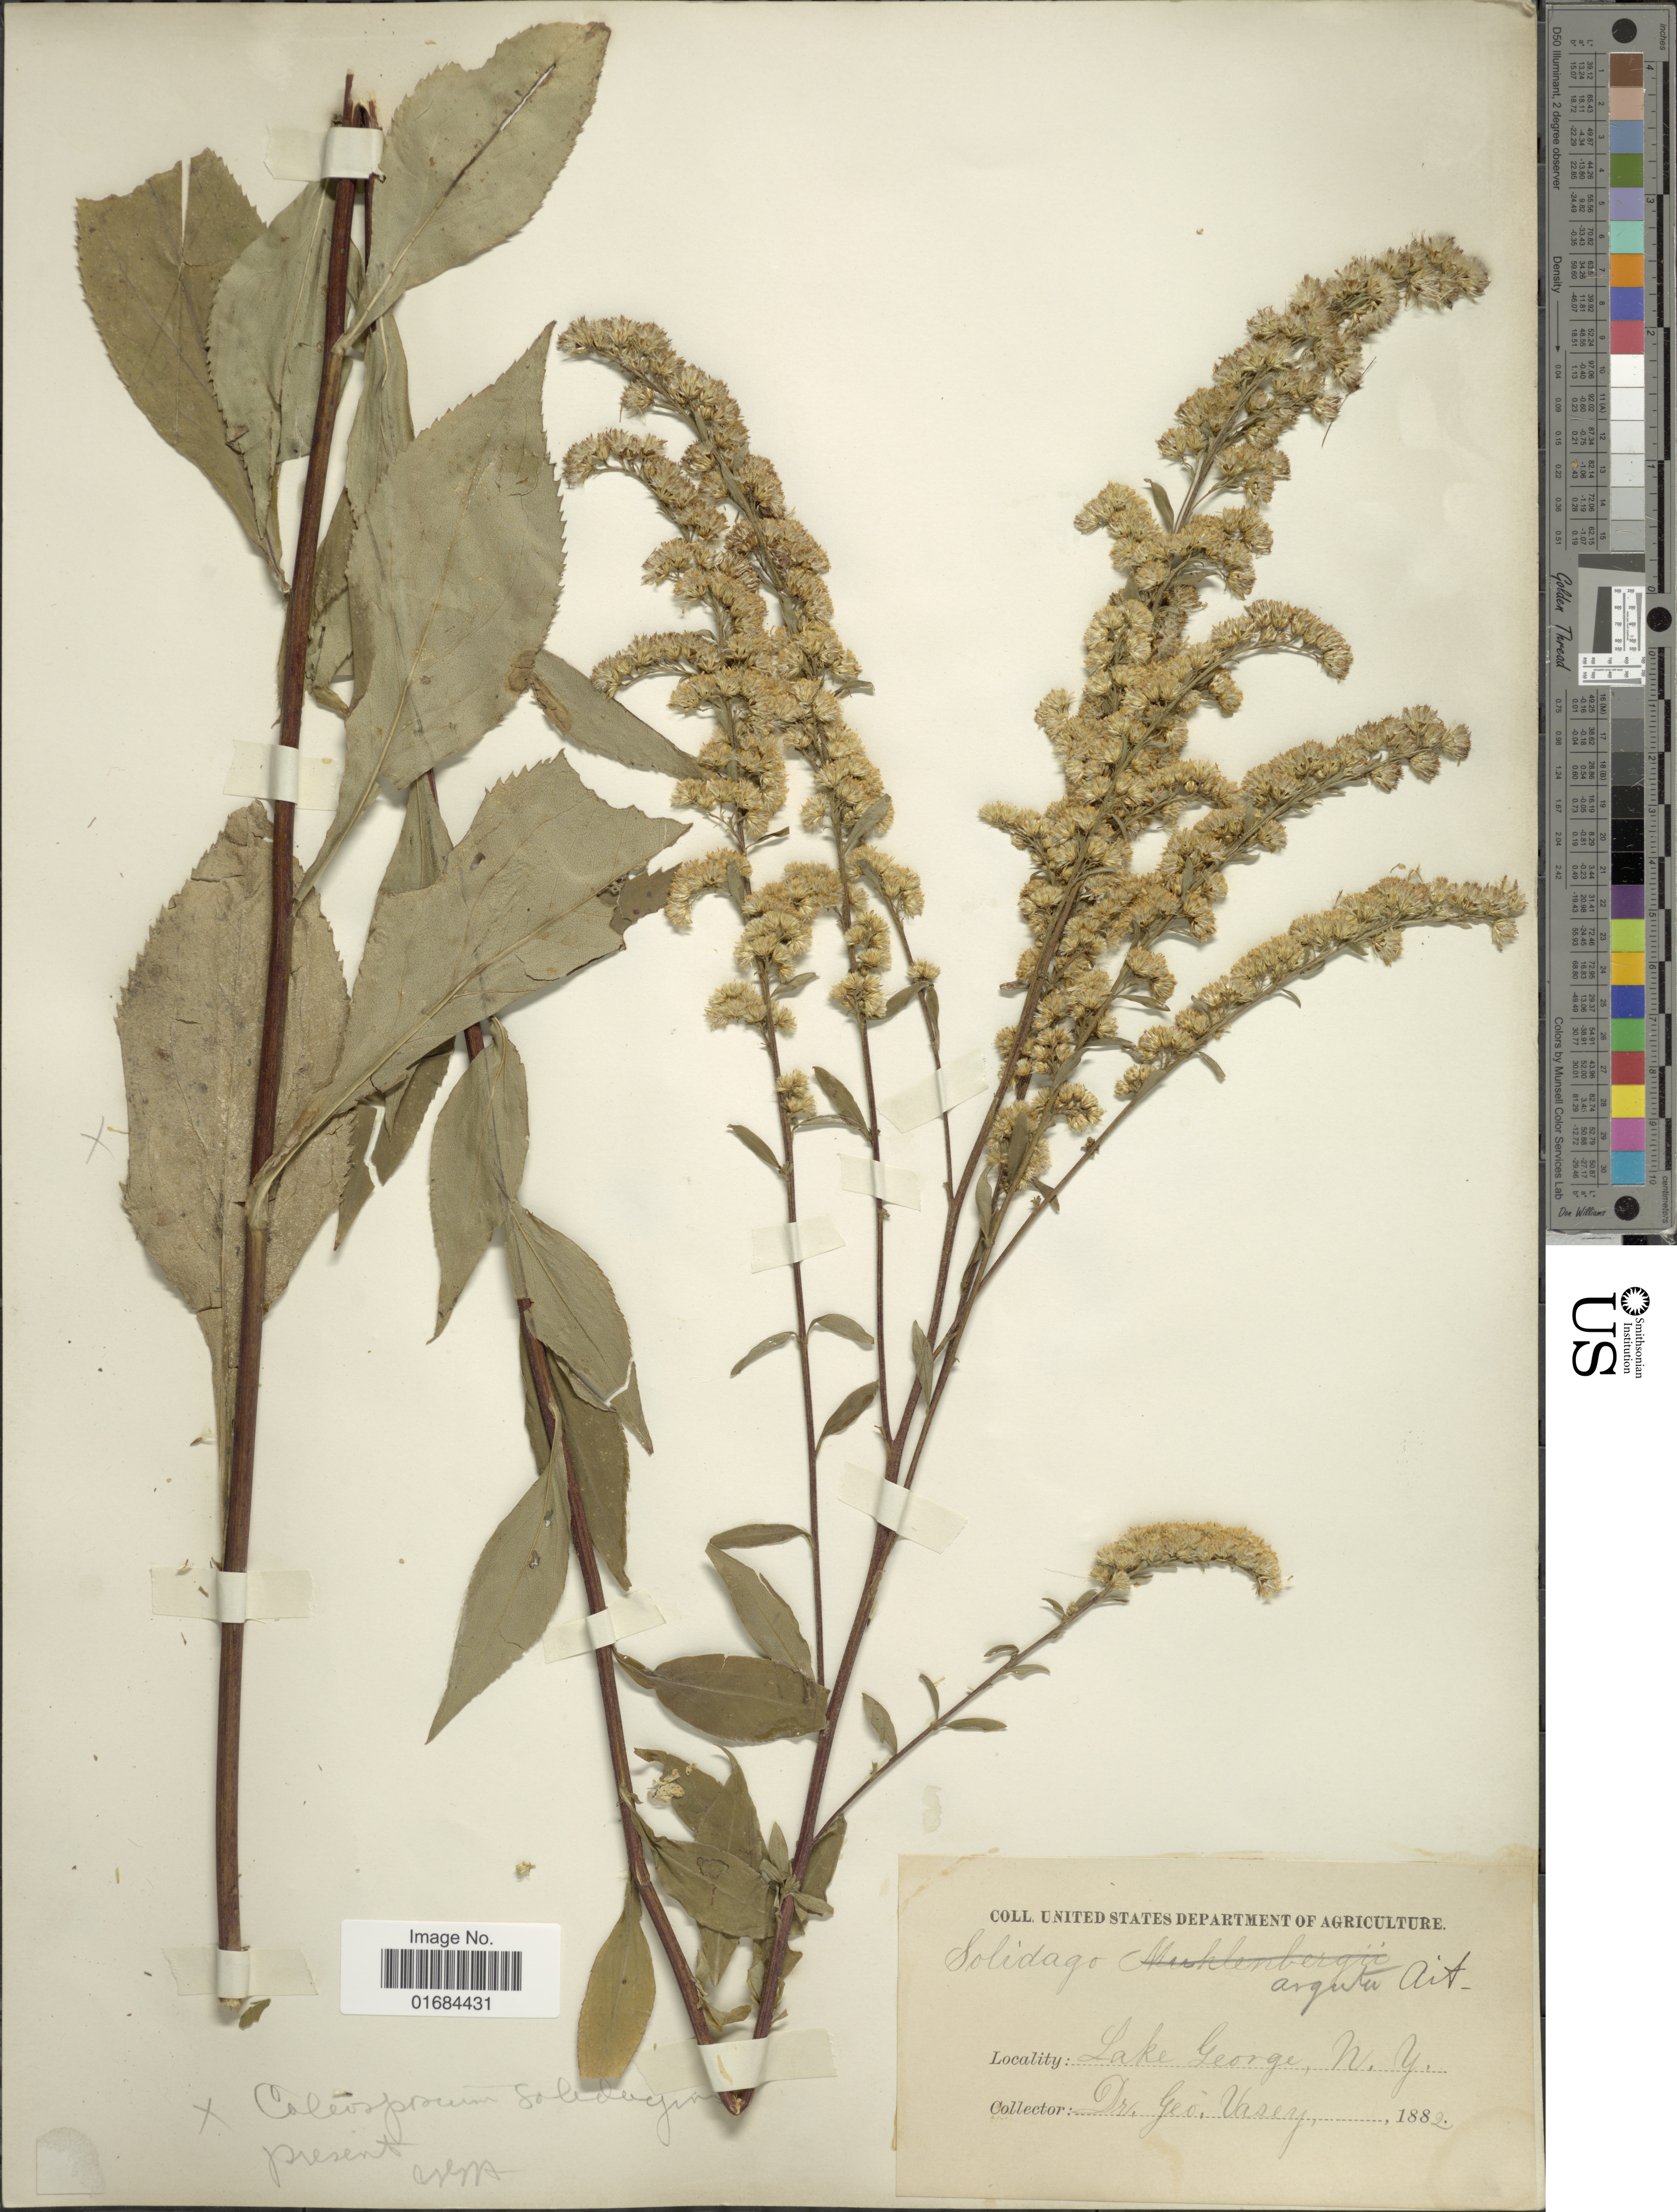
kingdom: Plantae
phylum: Tracheophyta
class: Magnoliopsida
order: Asterales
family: Asteraceae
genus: Solidago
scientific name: Solidago arguta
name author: Aiton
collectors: G. Vasey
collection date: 1882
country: United States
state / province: New York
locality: Lake George.